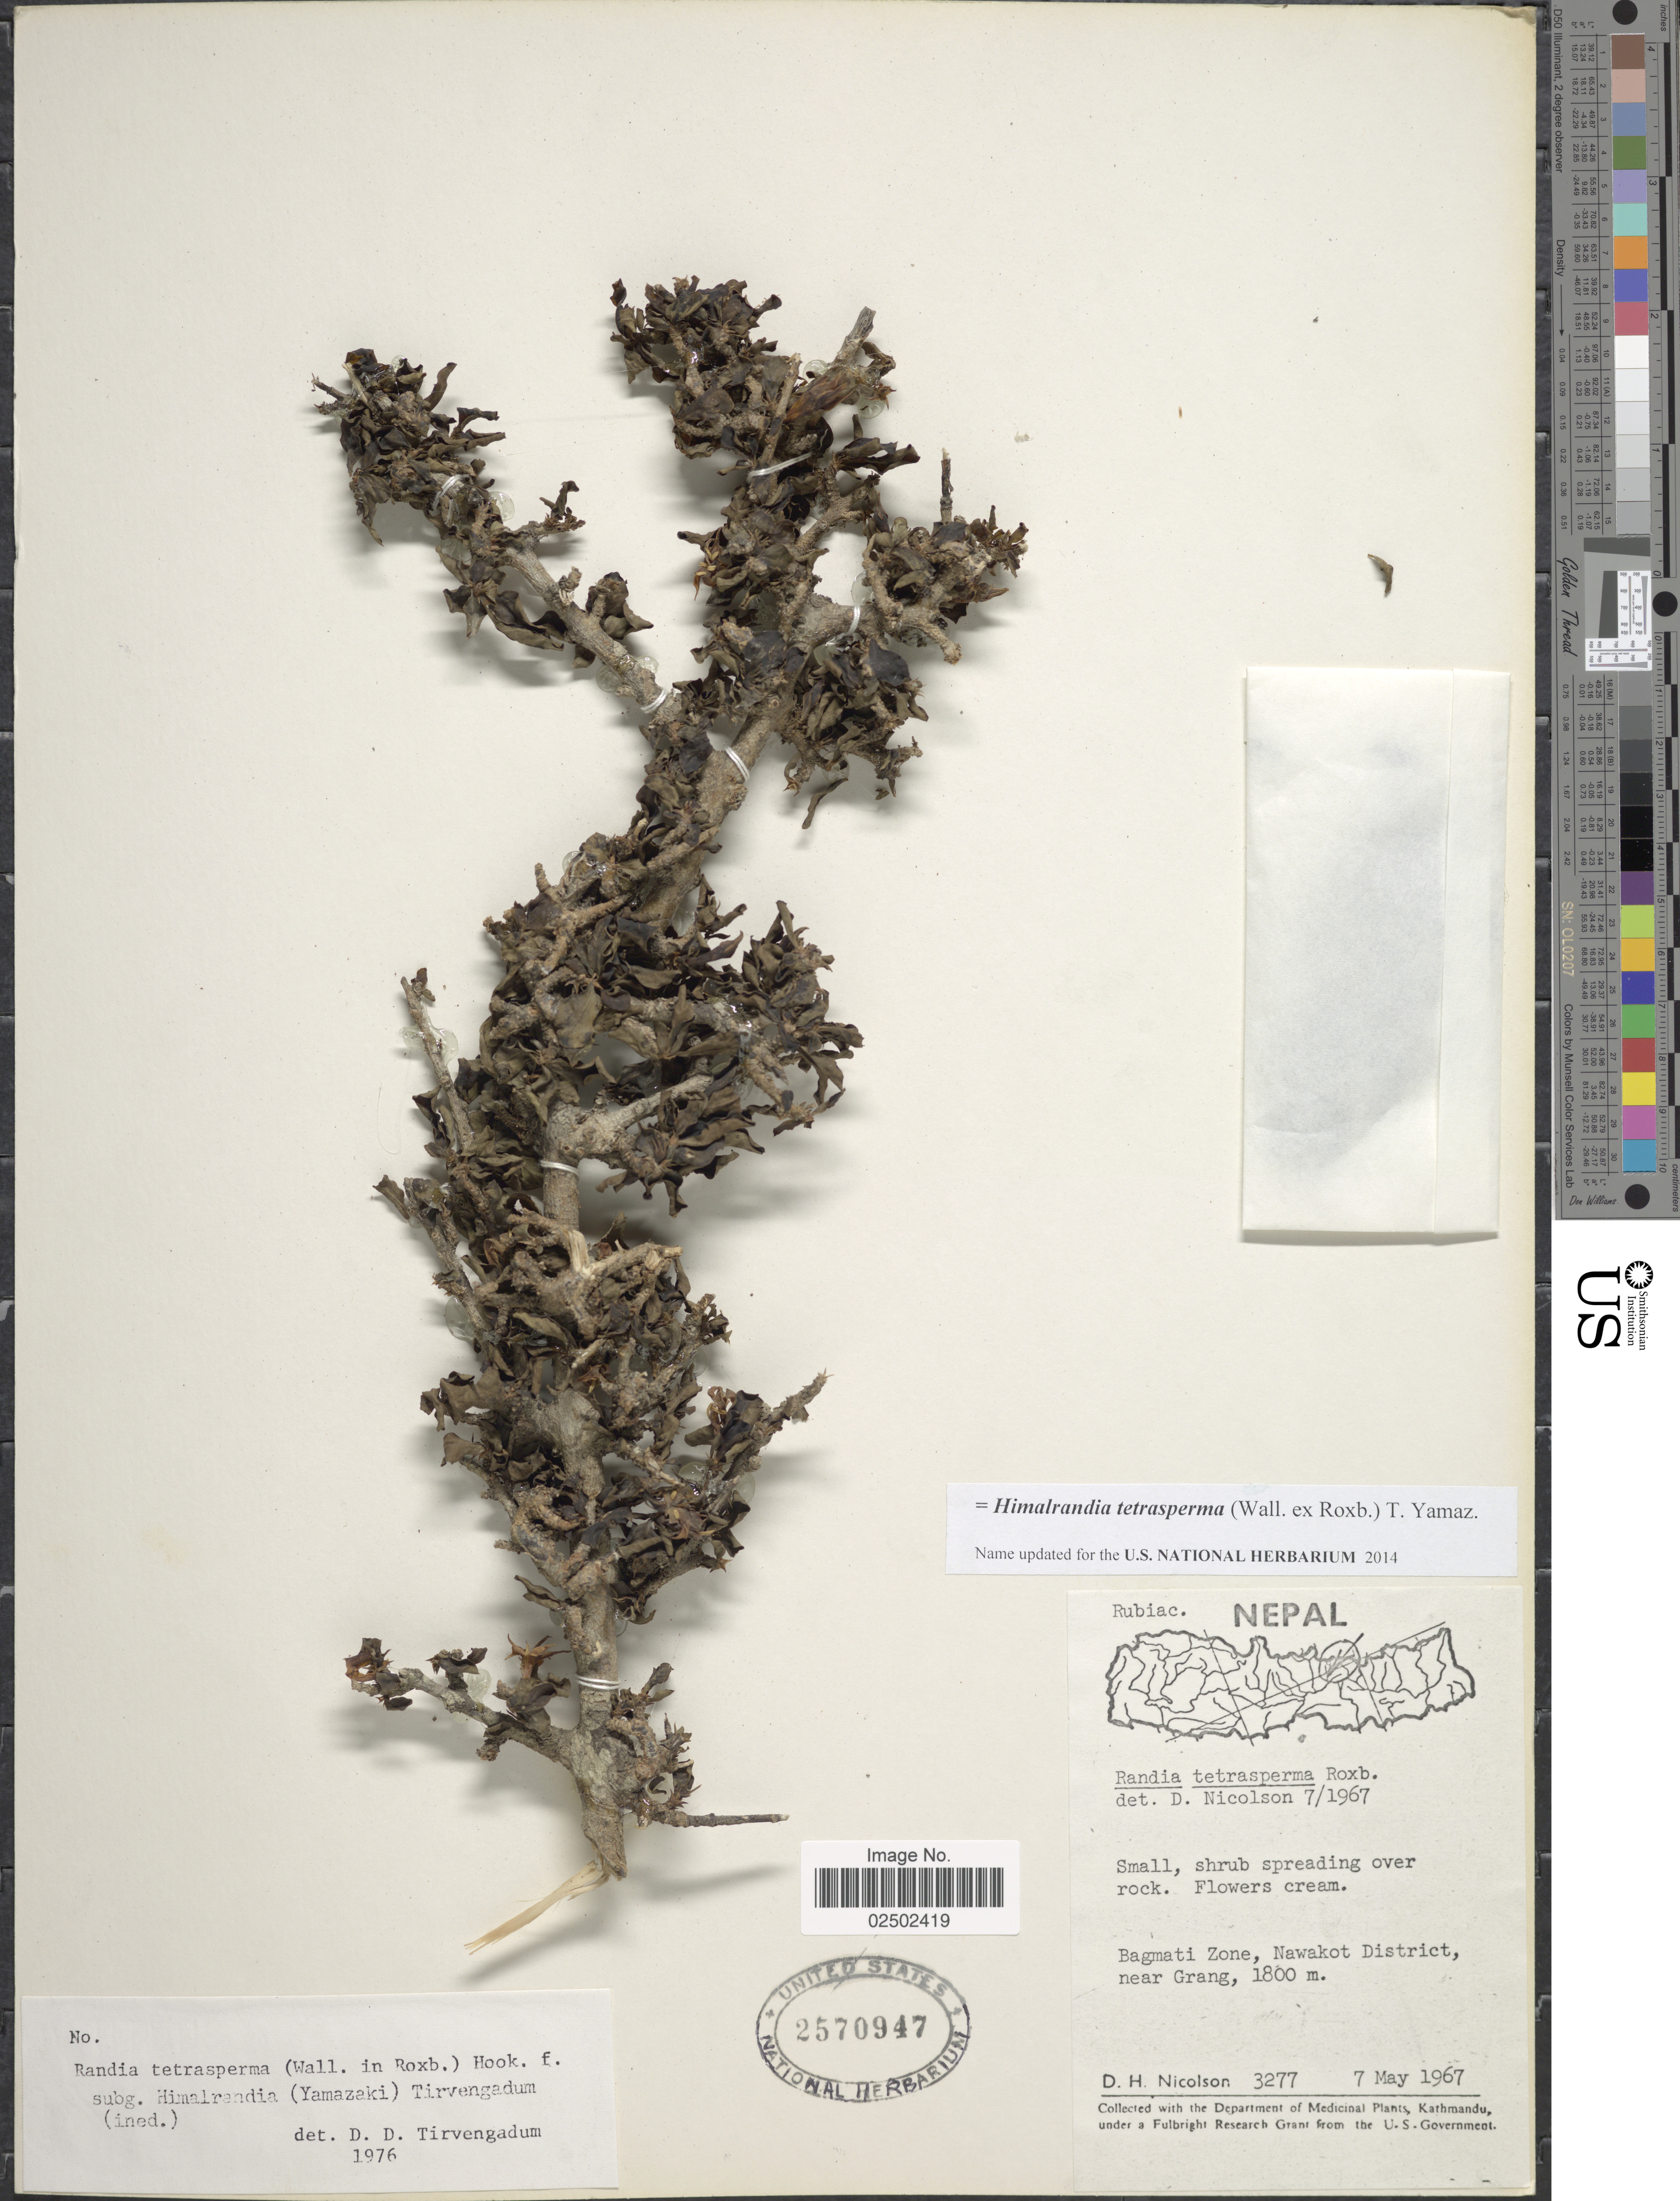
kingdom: Plantae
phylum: Tracheophyta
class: Magnoliopsida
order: Gentianales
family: Rubiaceae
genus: Himalrandia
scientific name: Himalrandia tetrasperma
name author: T. Yamaz.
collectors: D. H. Nicolson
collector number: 3277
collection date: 1967-05-07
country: Nepal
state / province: Bagmati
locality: Nawakot District, near Grang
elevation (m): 1800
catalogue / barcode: US 2570947